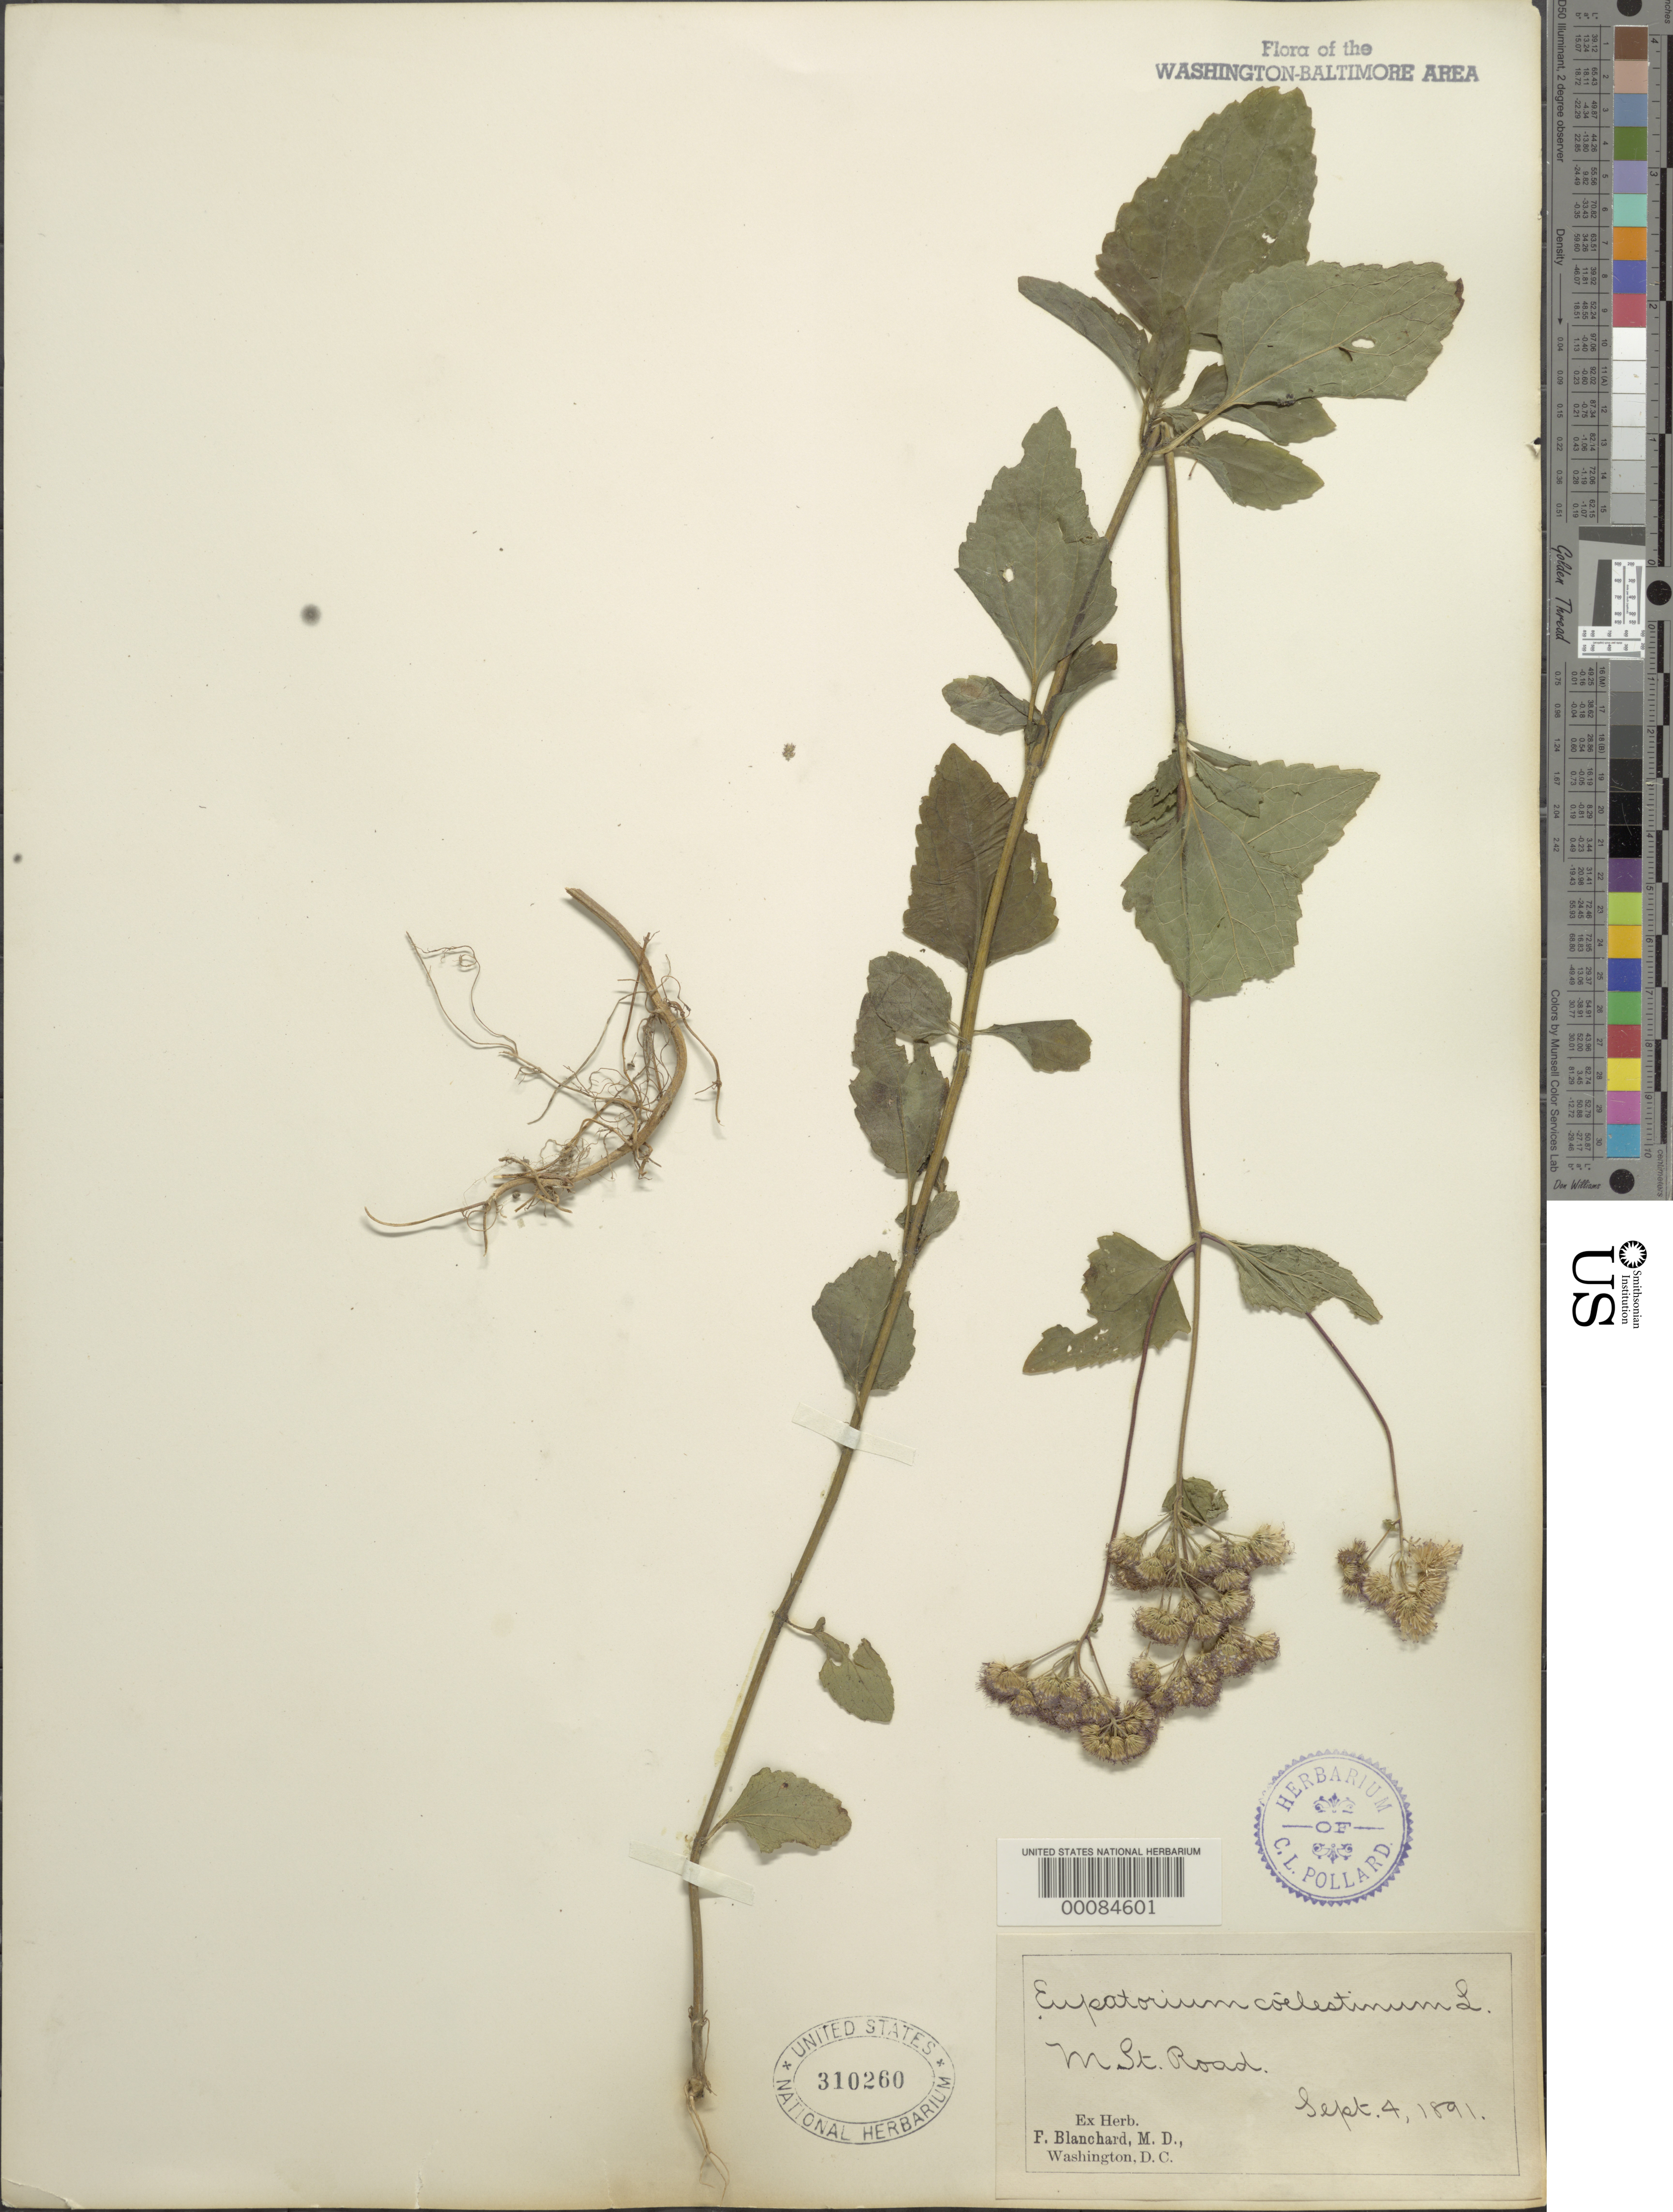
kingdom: Plantae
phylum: Tracheophyta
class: Magnoliopsida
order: Asterales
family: Asteraceae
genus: Conoclinium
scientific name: Conoclinium coelestinum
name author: (L.) DC.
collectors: F. Blanchard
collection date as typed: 04 Sep 1891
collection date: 1891-09-04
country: United States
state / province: District of Columbia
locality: M St.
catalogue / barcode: US 310260